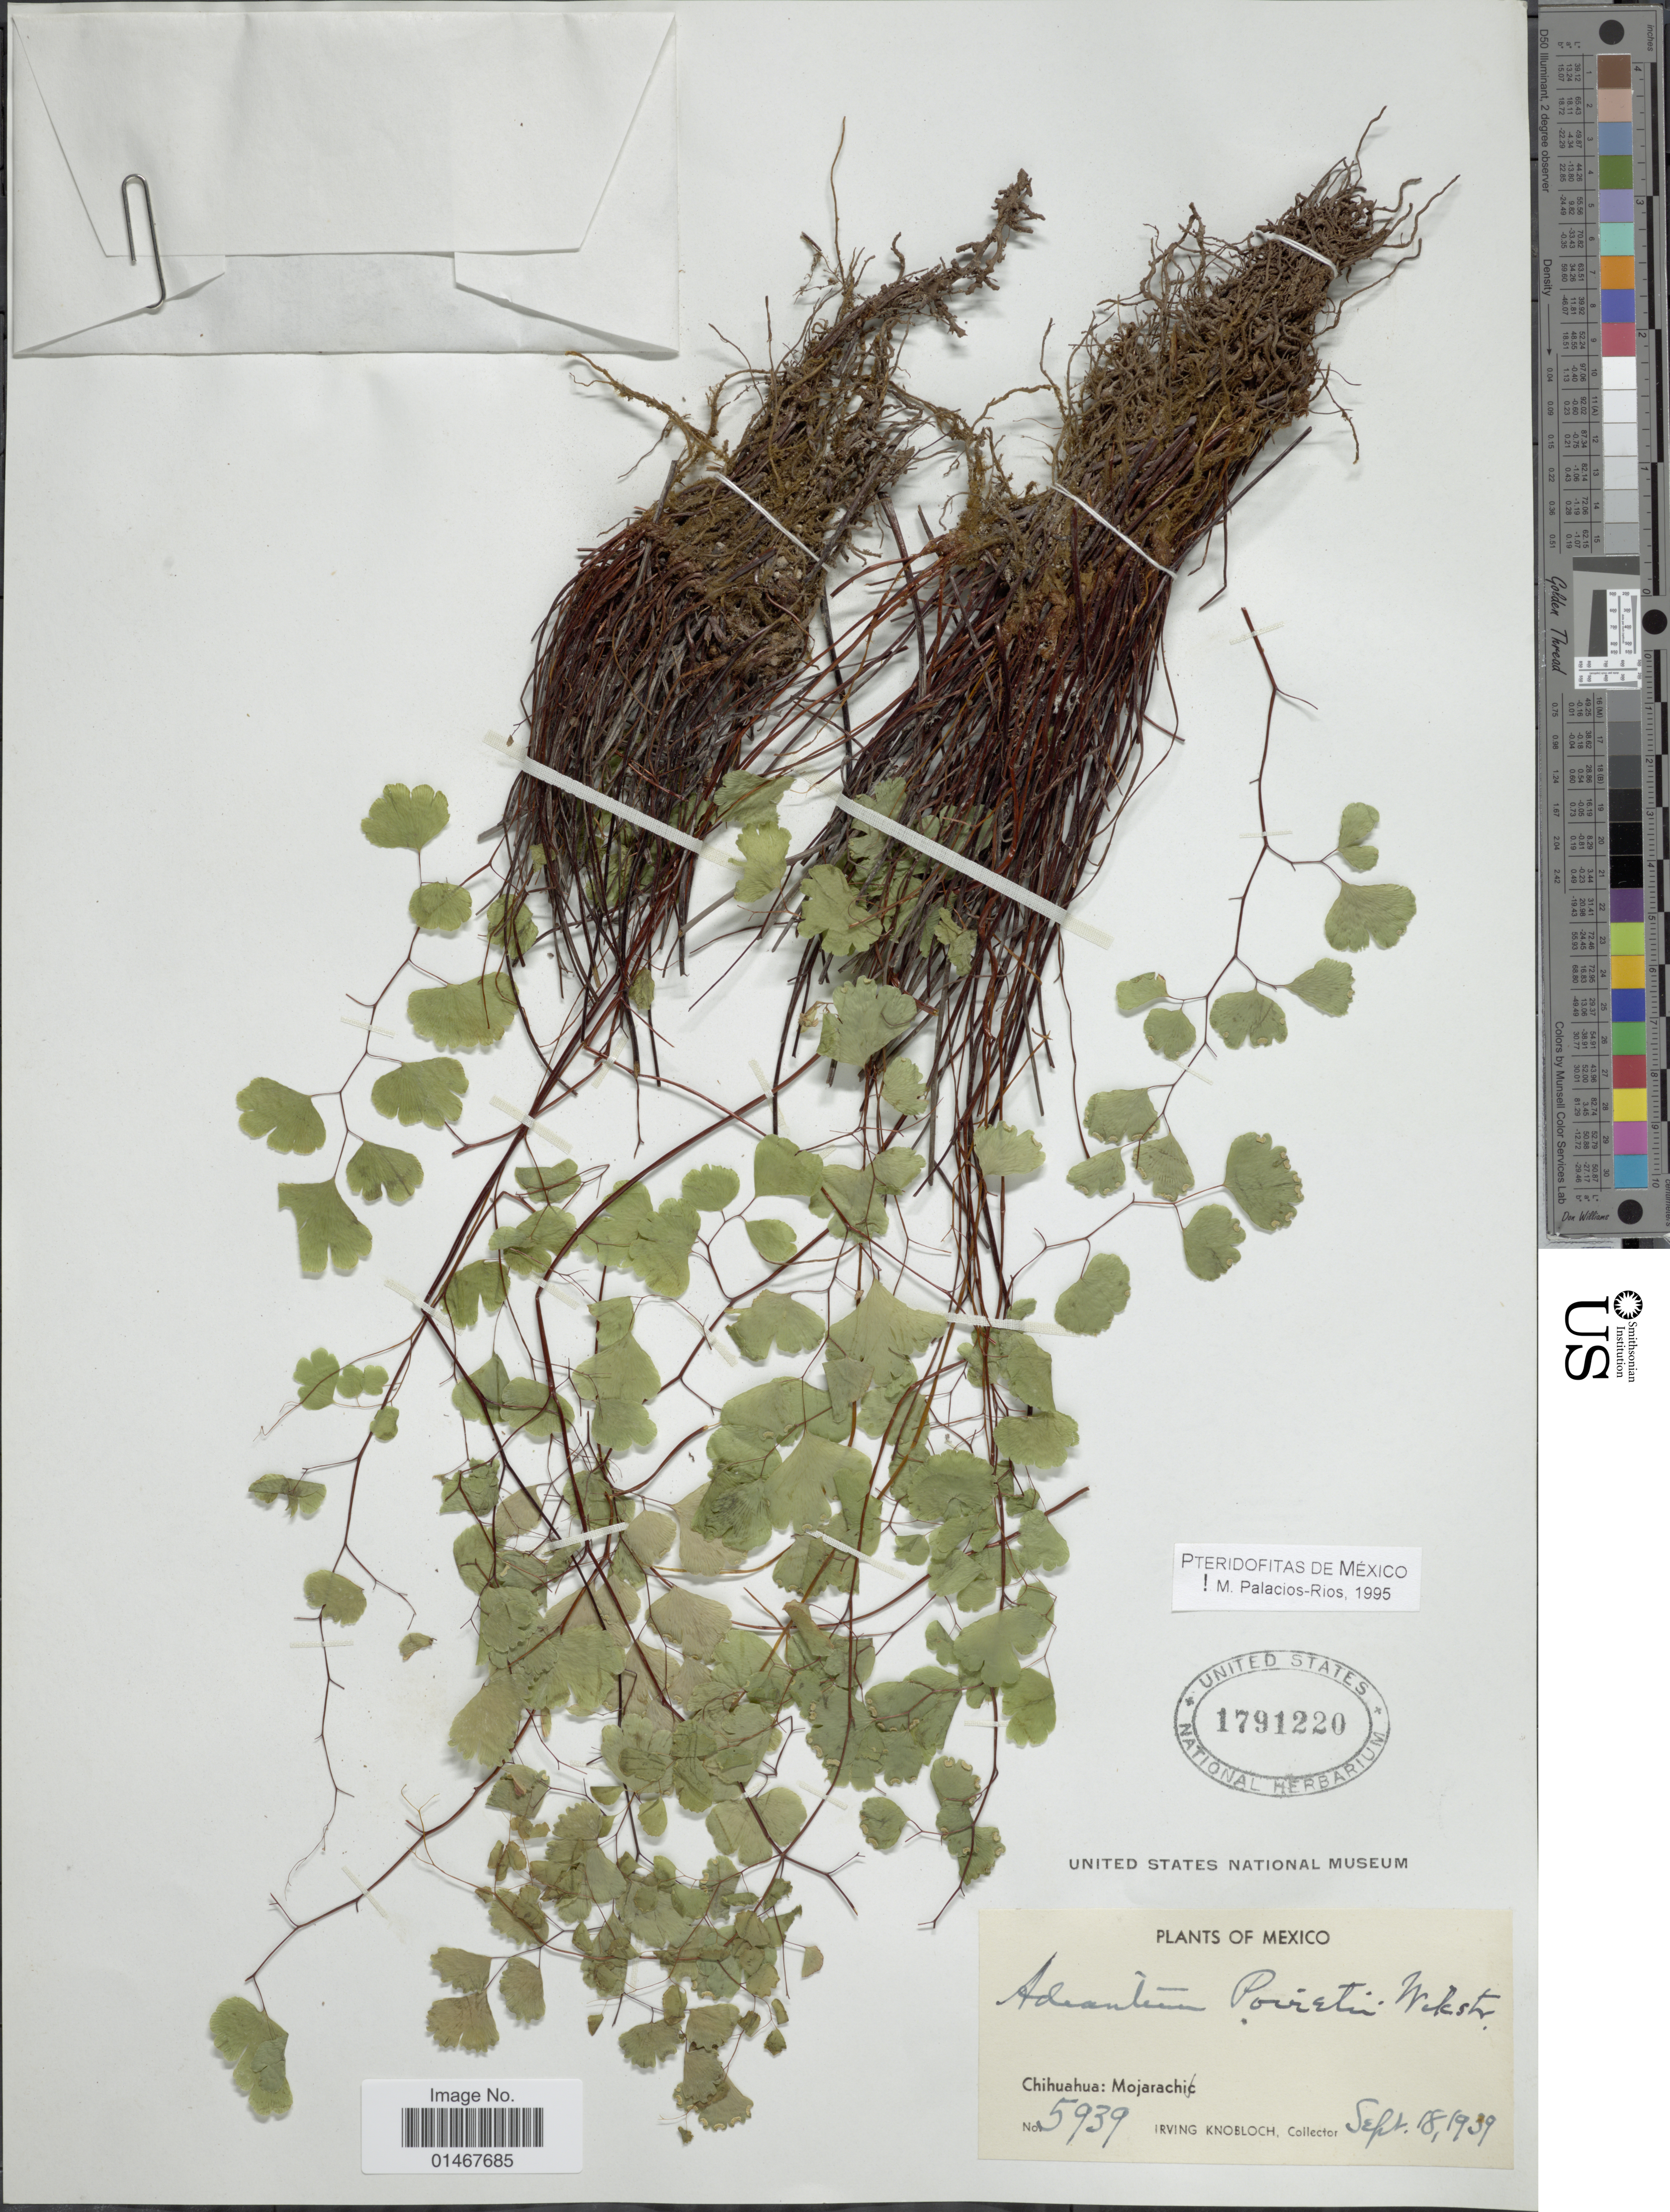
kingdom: Plantae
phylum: Tracheophyta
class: Polypodiopsida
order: Polypodiales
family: Pteridaceae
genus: Adiantum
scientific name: Adiantum poiretii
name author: Wikstr.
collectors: I. W. Knobloch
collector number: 5939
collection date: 1939-09-18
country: Mexico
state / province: Chihuahua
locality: Mojarachi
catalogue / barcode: US 1791220